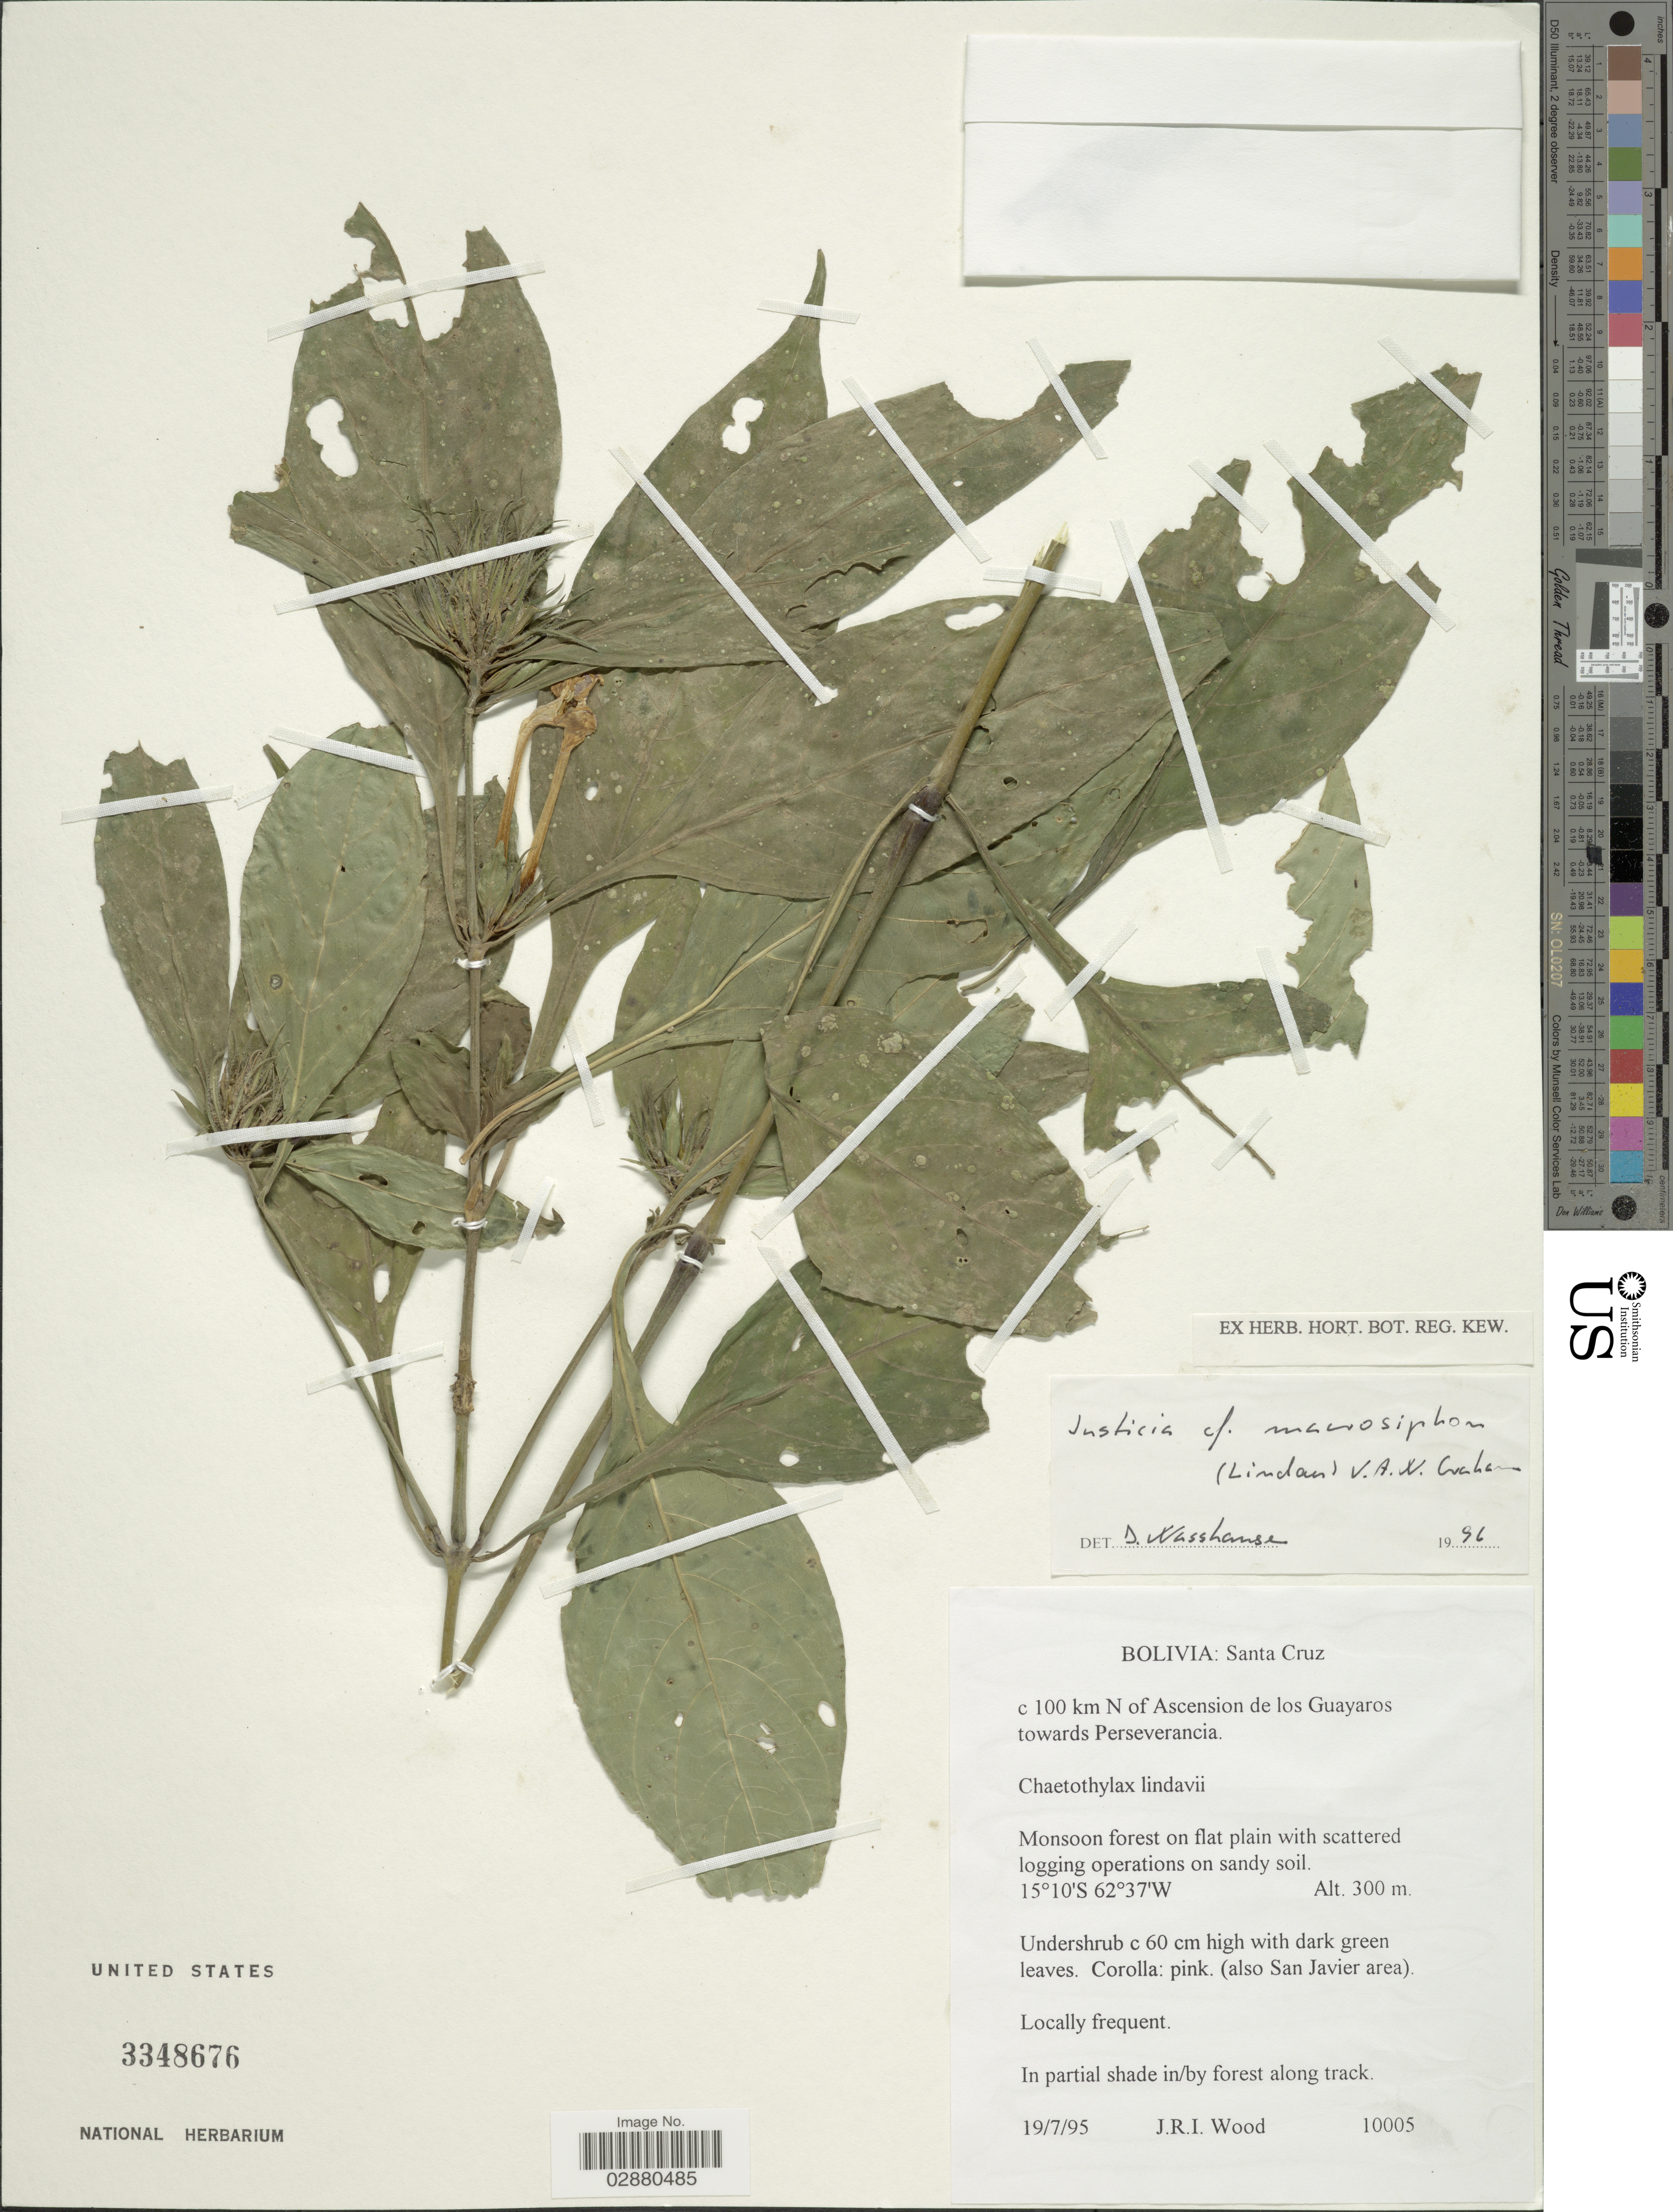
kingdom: Plantae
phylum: Tracheophyta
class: Magnoliopsida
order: Lamiales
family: Acanthaceae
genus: Justicia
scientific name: Justicia riedeliana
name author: (Nees) V.A.W. Graham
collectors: J. R. I. Wood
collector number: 10005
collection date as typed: Transcribed d/m/y: 19/7/95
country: Bolivia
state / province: Santa Cruz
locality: C 100 km N of Ascension de los Guayaros towards Perseverancia. (also San Javier area).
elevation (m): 300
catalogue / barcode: US 3348676